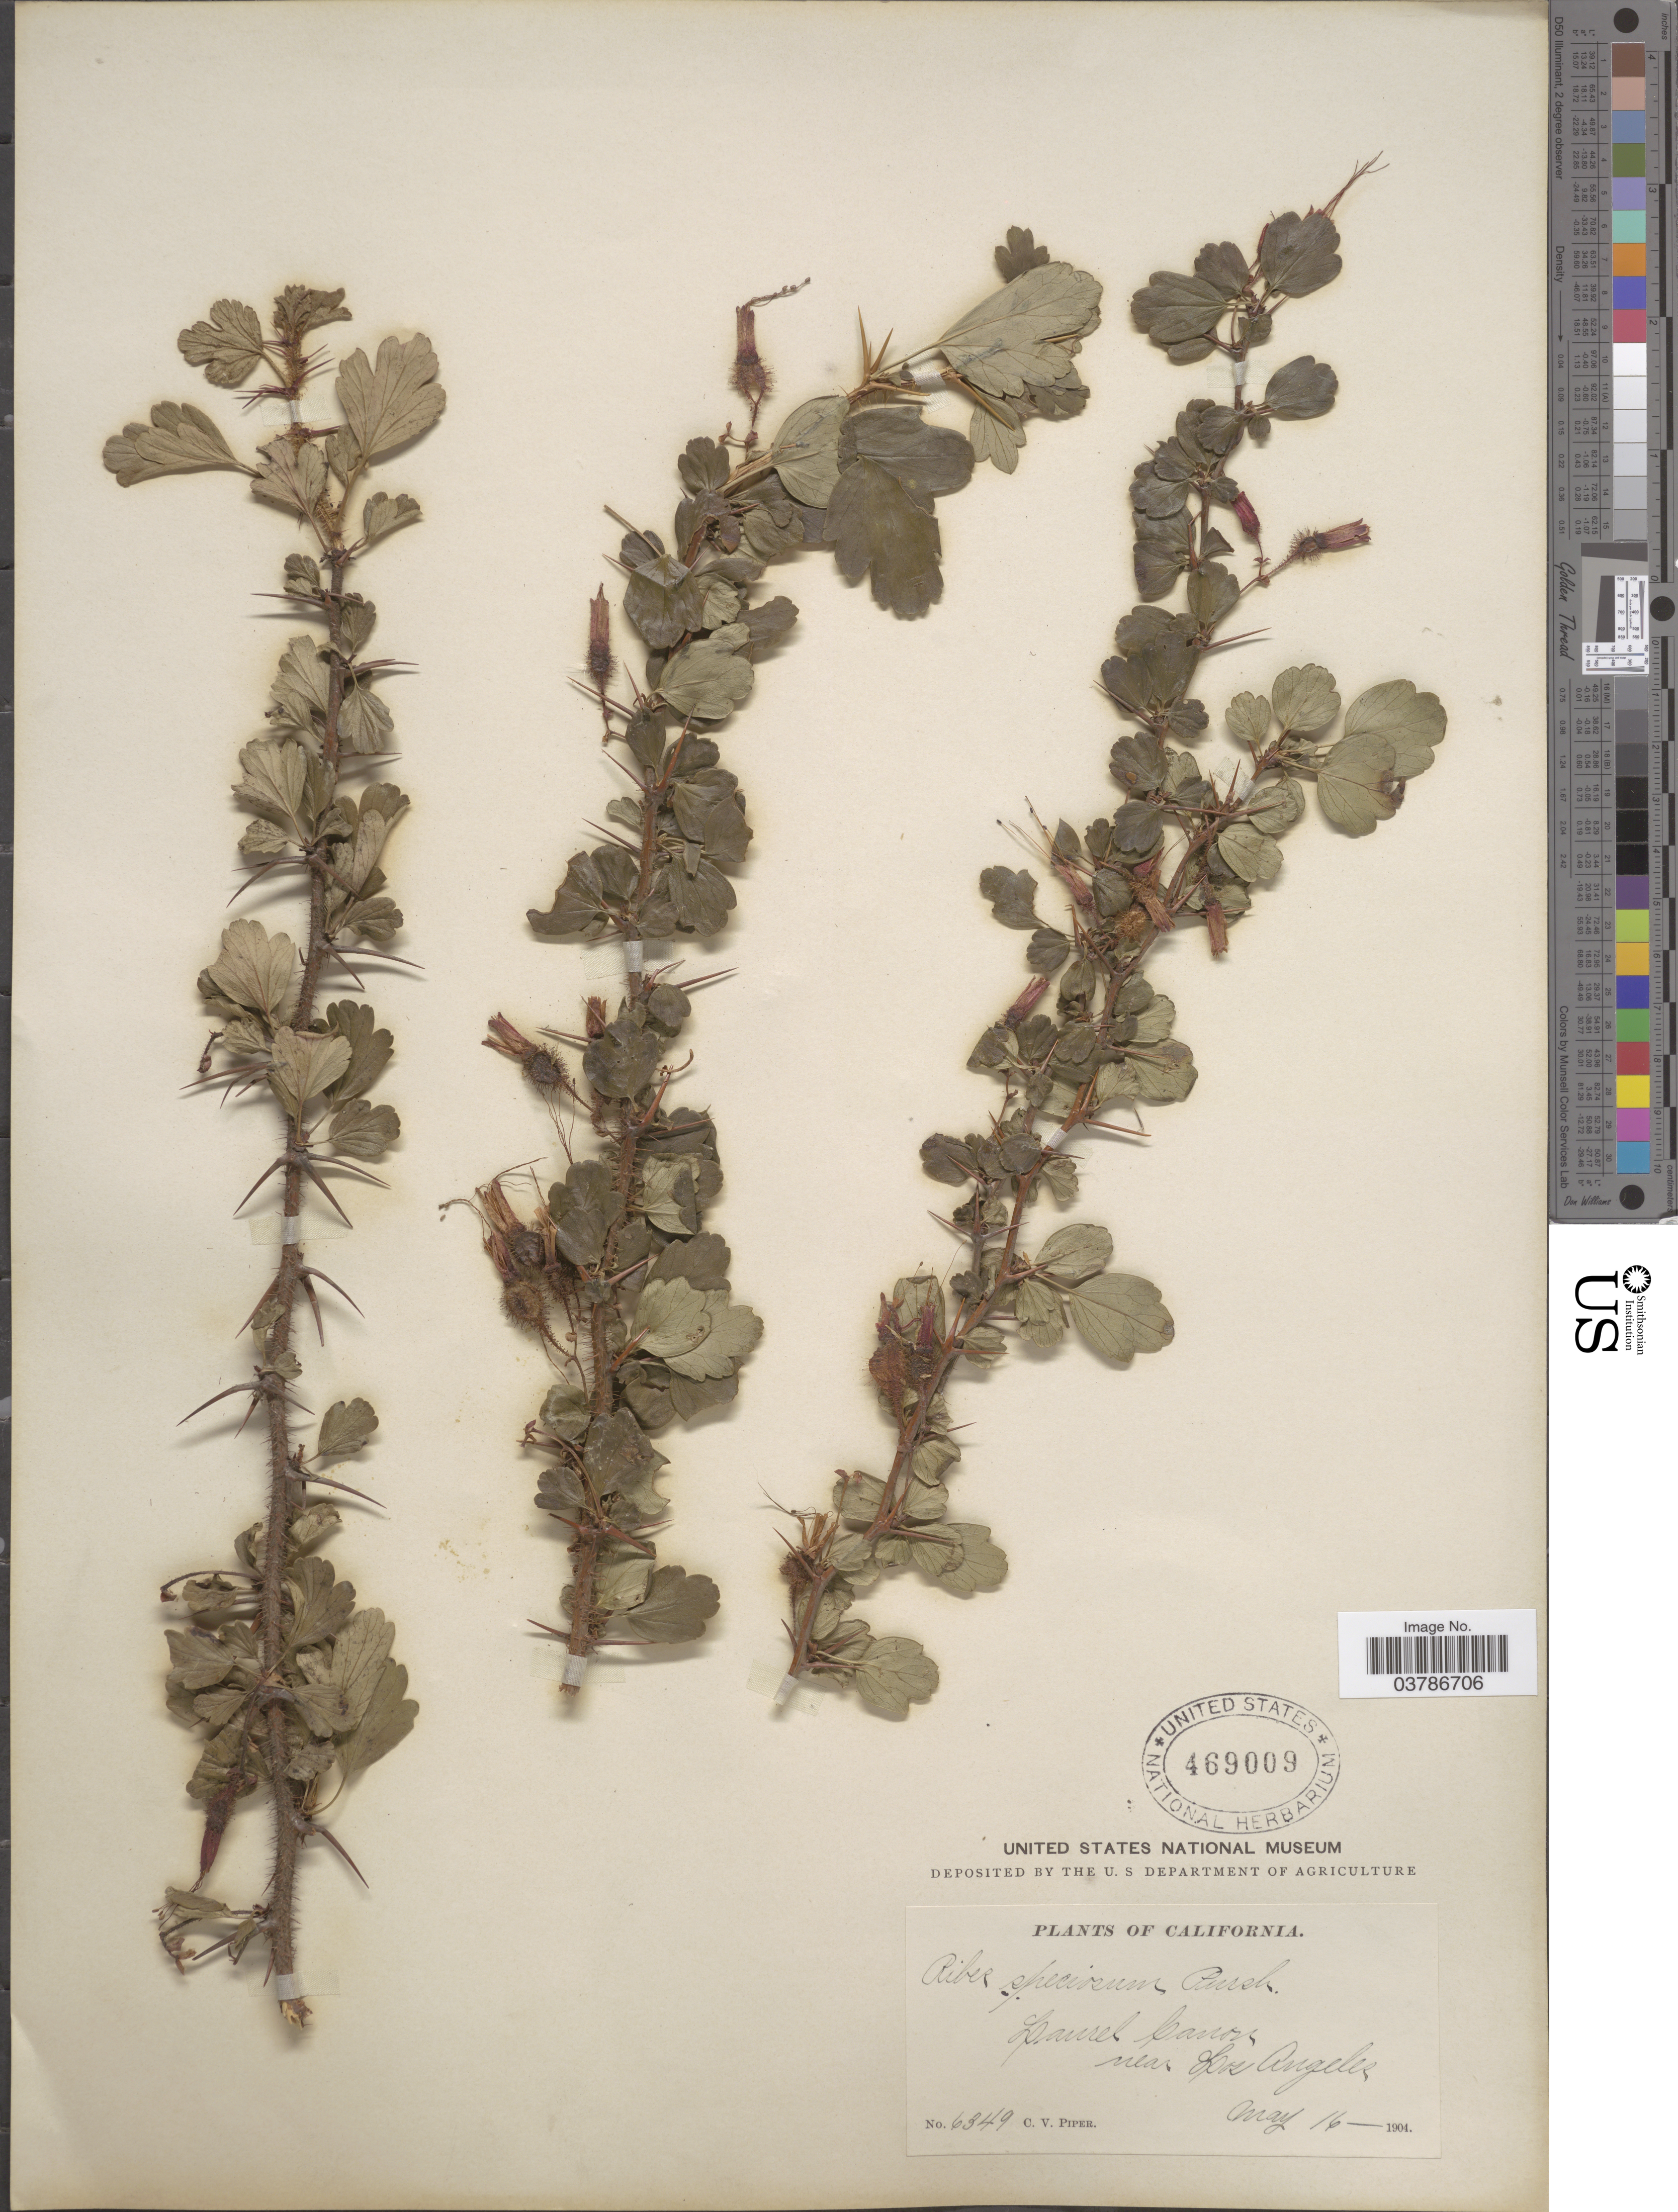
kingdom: Plantae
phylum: Tracheophyta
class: Magnoliopsida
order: Saxifragales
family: Grossulariaceae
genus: Ribes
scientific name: Ribes speciosum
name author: Pursh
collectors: C. V. Piper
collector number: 6349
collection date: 1904-05-16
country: United States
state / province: California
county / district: Los Angeles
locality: Laurel Canon, near Los Angeles.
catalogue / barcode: US 469009